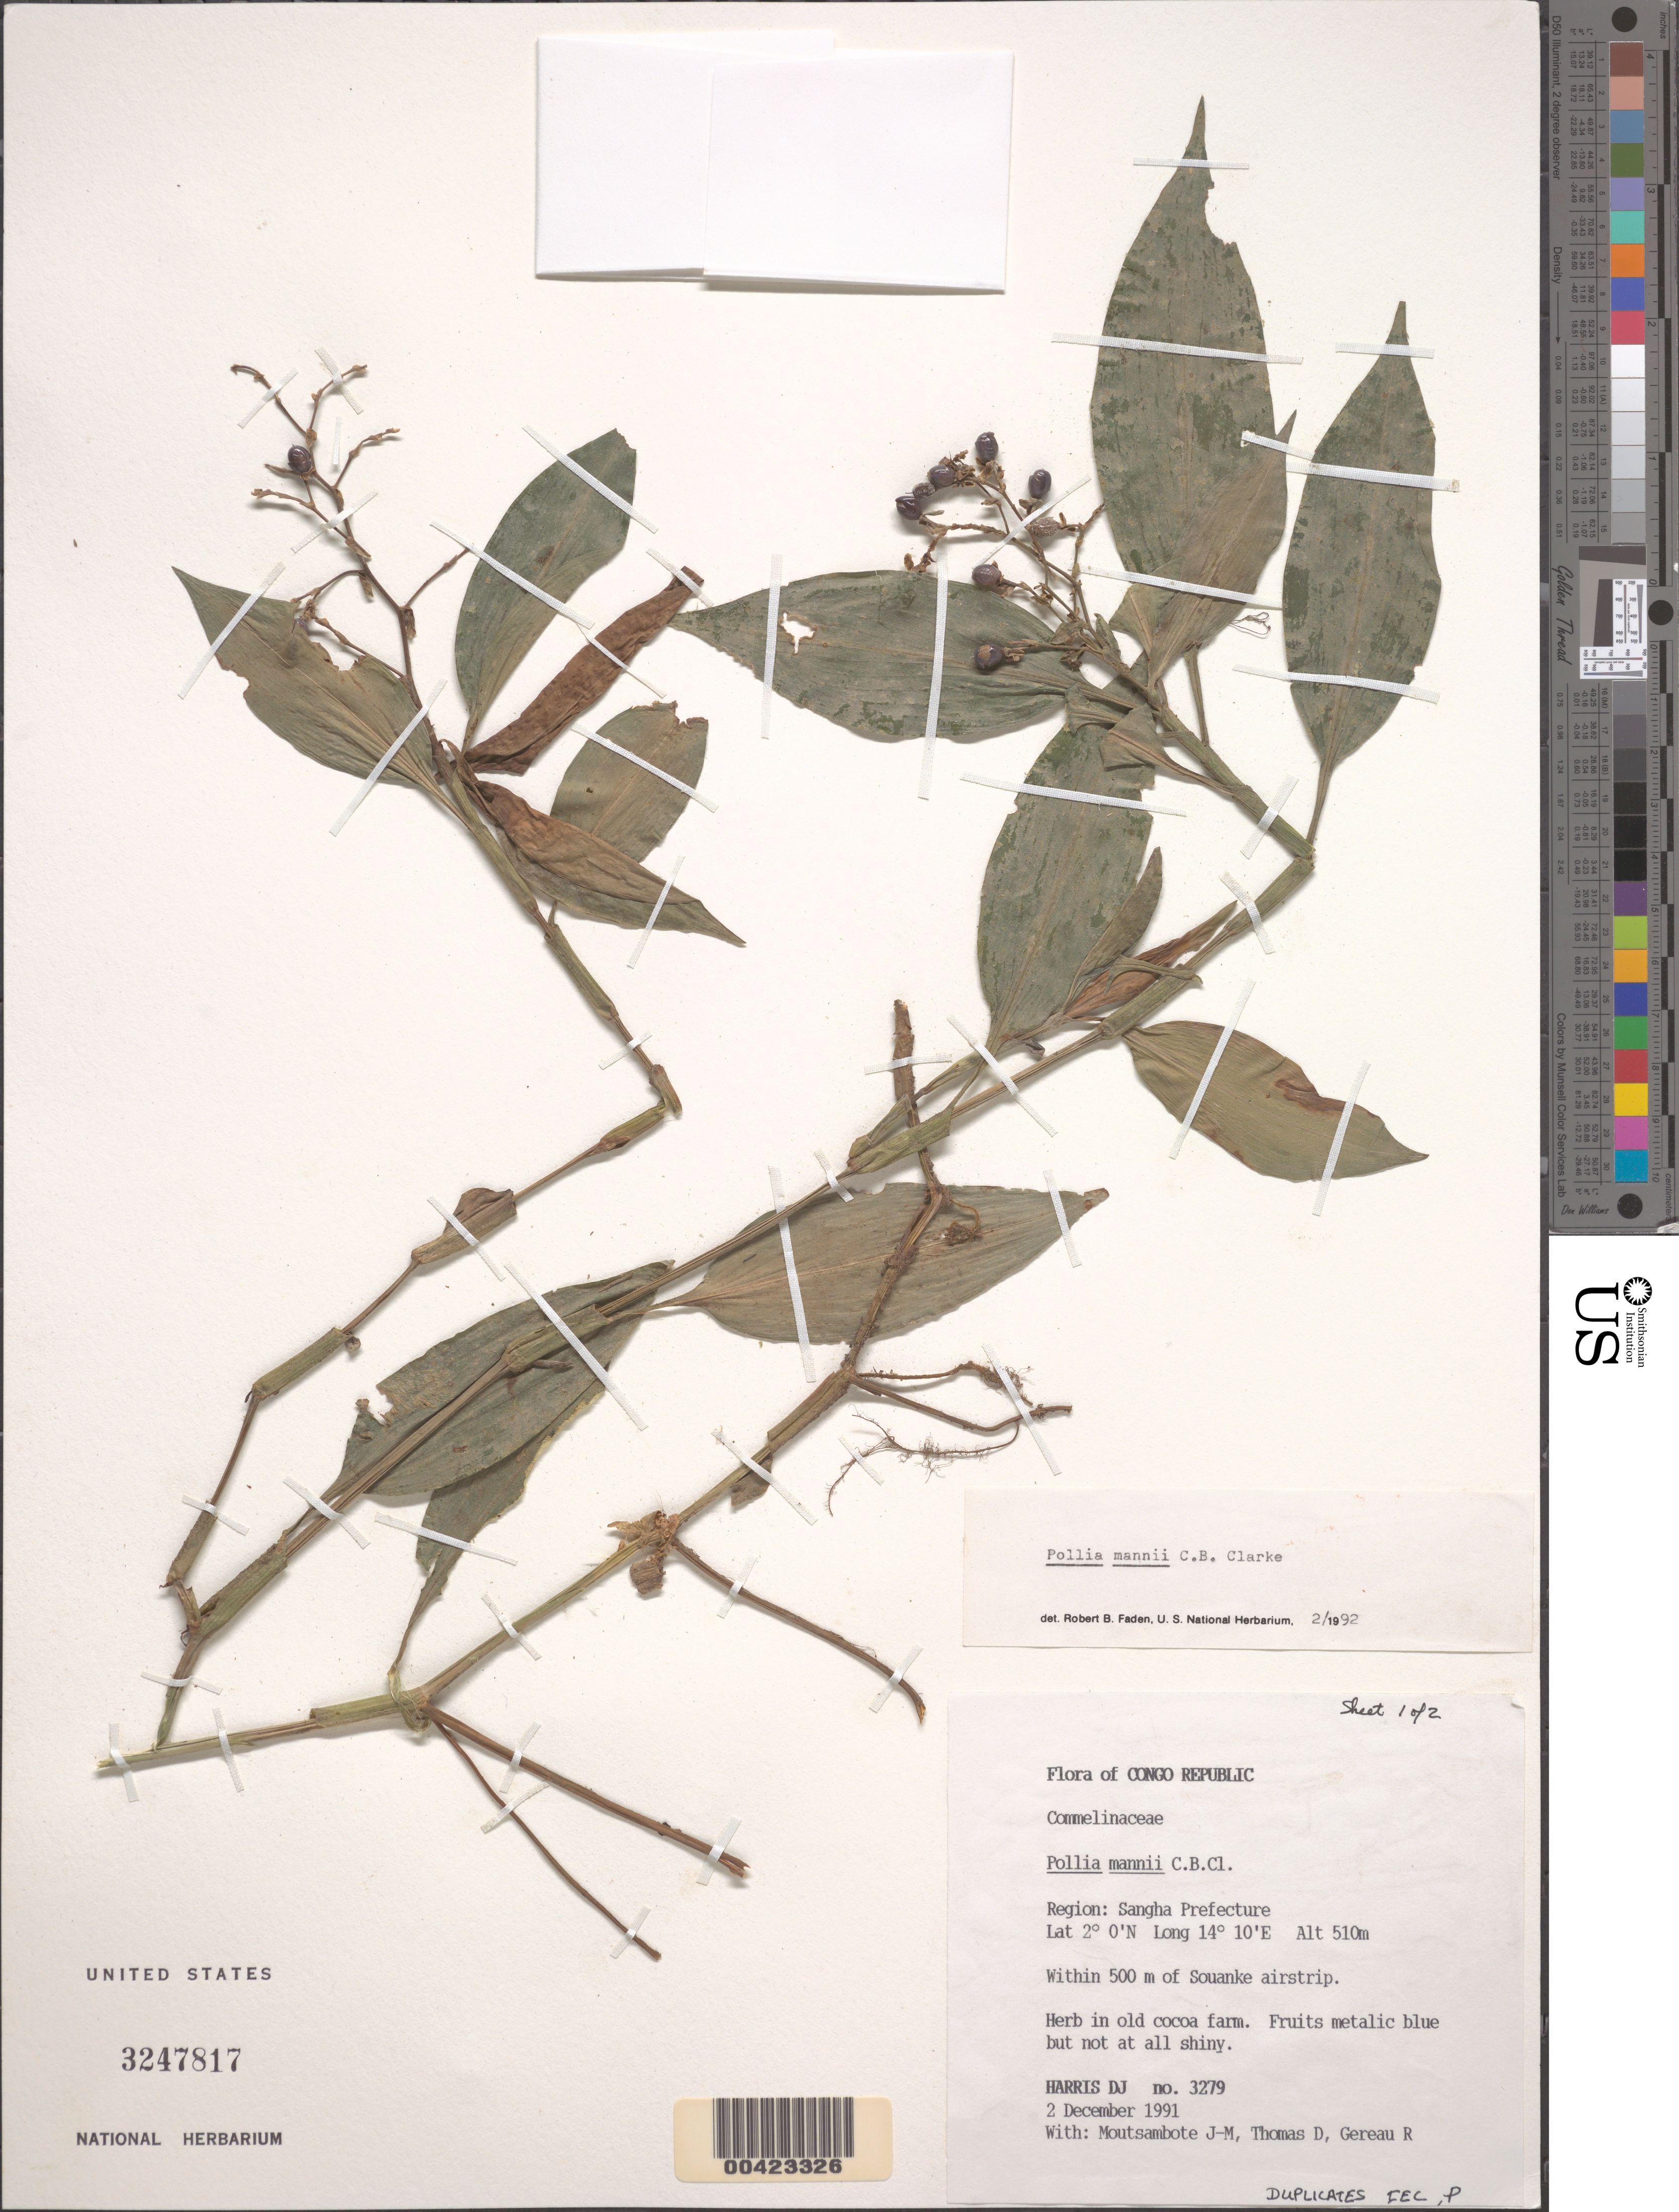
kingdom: Plantae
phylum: Tracheophyta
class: Liliopsida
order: Commelinales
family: Commelinaceae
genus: Pollia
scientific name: Pollia mannii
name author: C.B. Clarke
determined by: Faden, Robert B., (US), Smithsonian Institution - National Museum of Natural History (UNITED STATES)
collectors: D. J. Harris, J. Moutsambote, D. Thomas & R. E. Gereau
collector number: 3279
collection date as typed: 02 Dec 1991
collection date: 1991-12-02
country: Congo, Republic of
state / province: Sangha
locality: Souanke airstrip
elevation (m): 510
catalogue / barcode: US 3247817